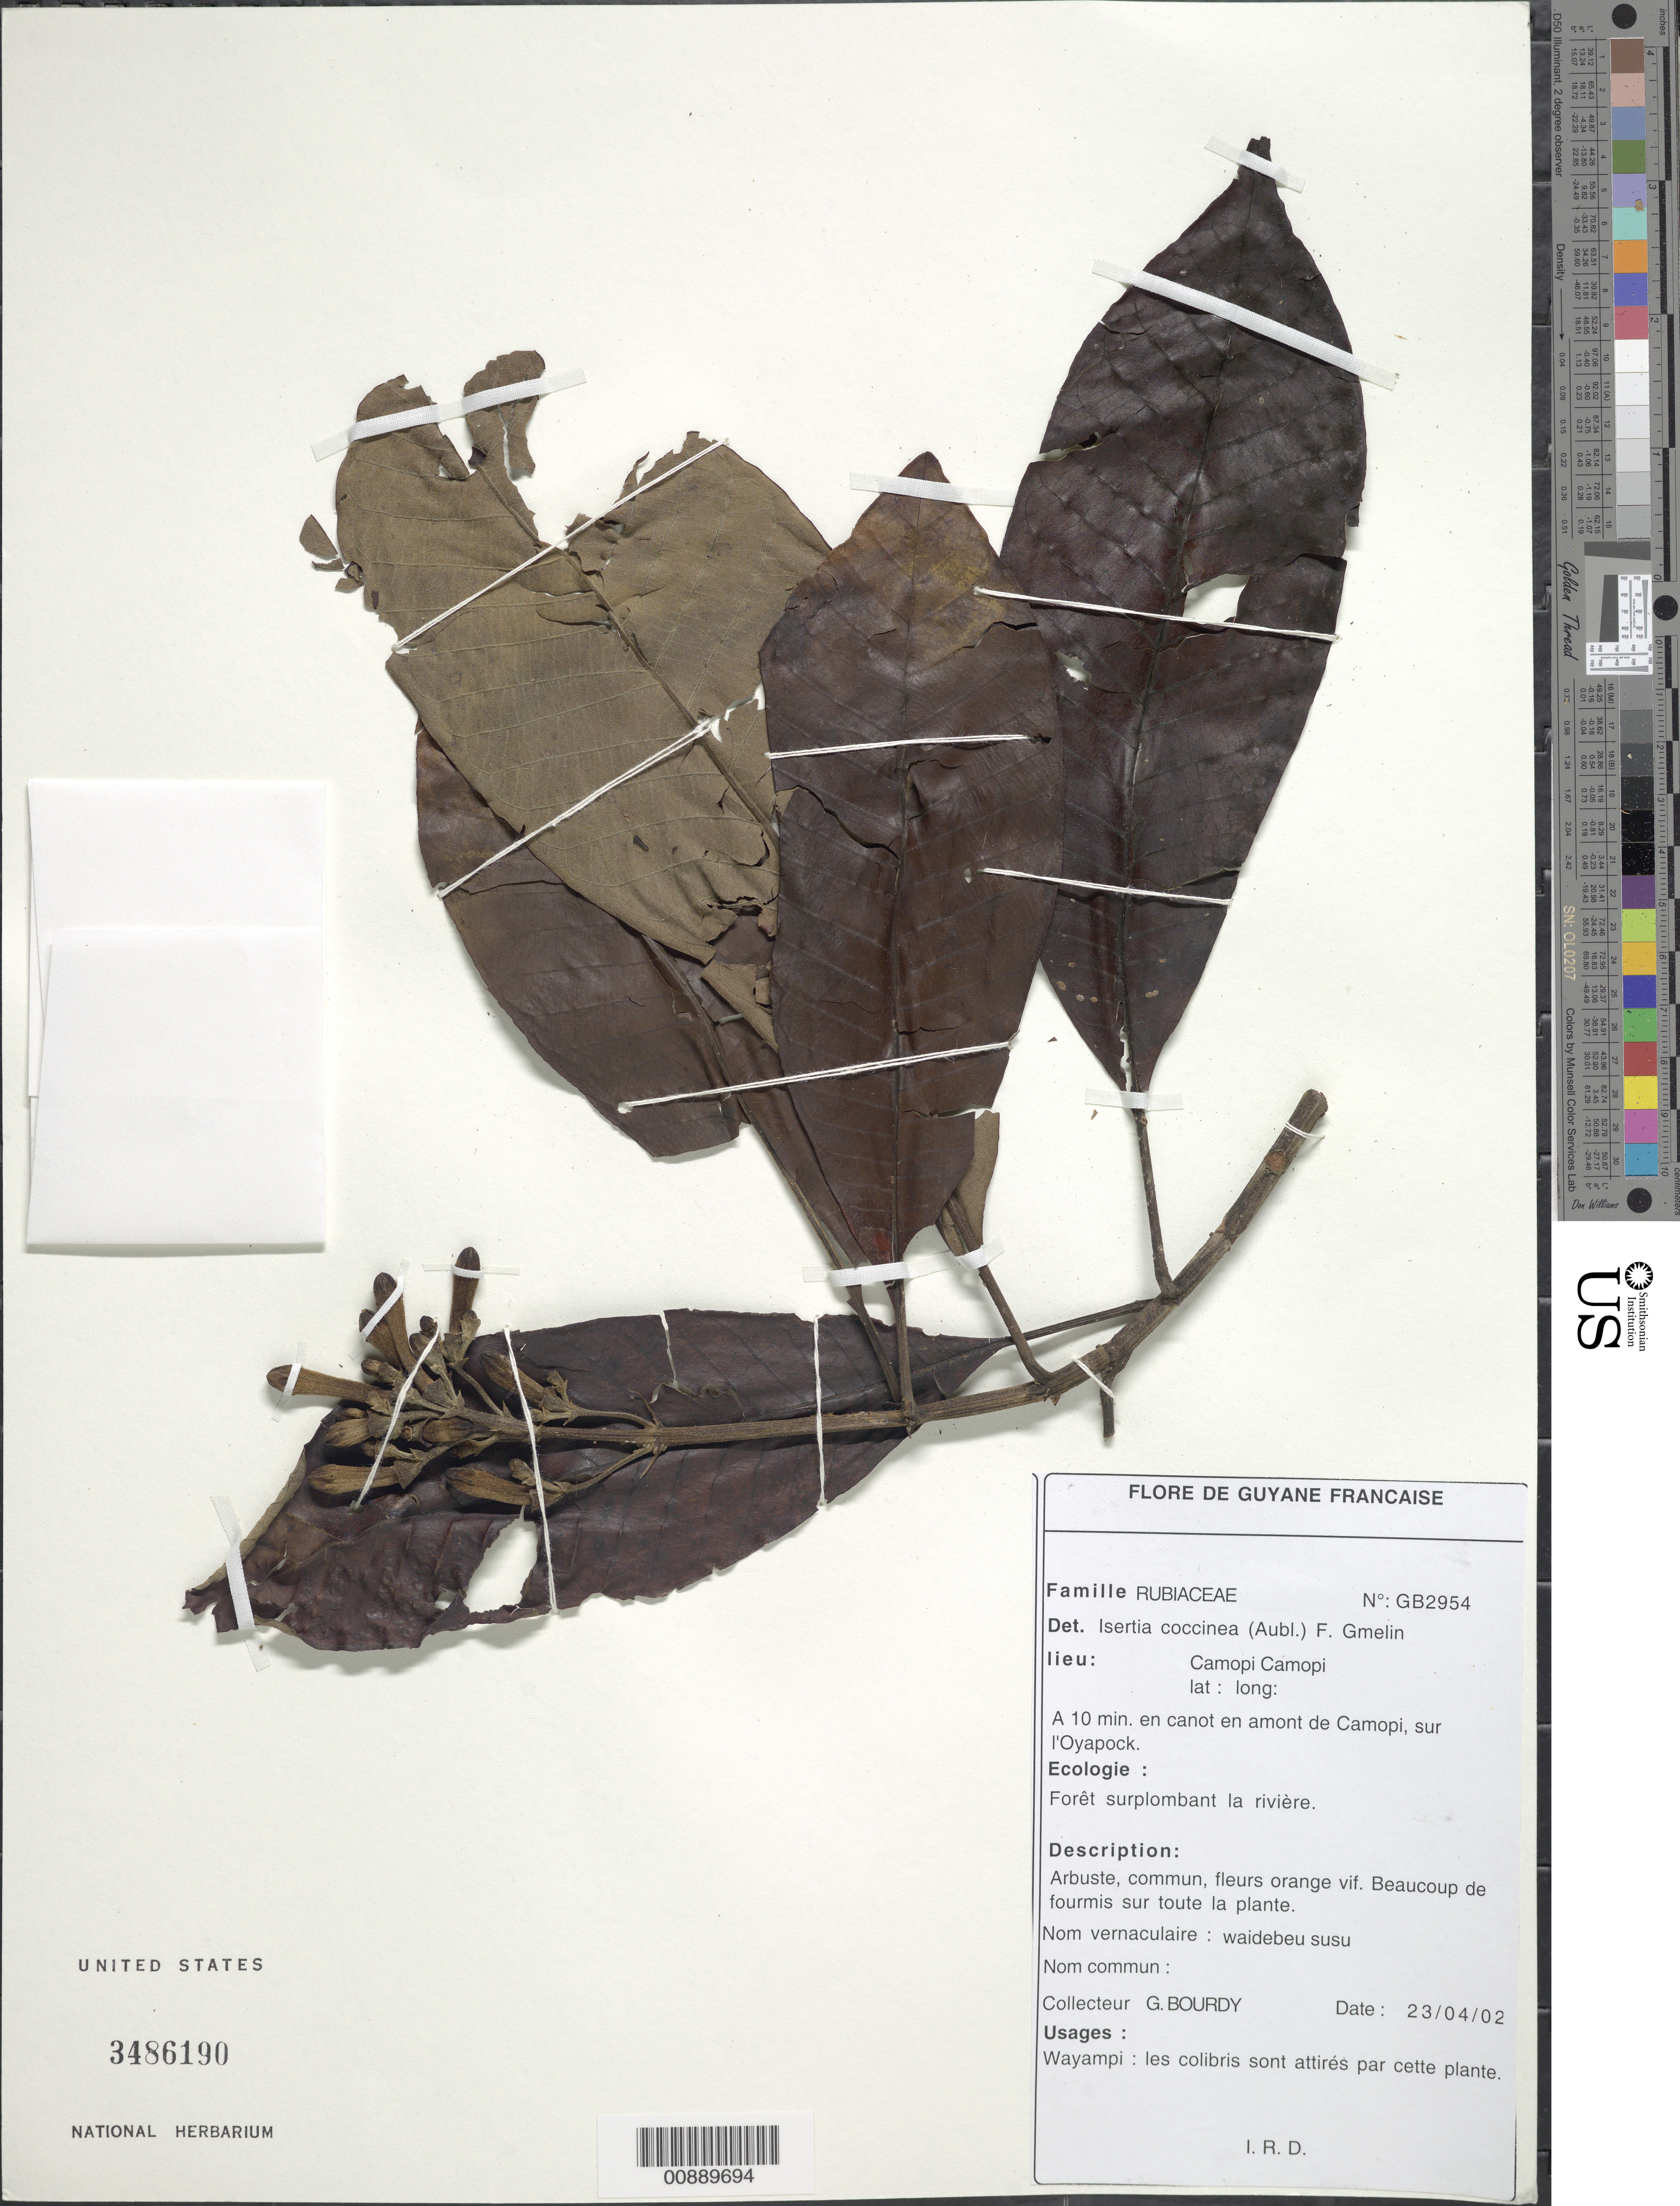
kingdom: Plantae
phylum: Tracheophyta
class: Magnoliopsida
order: Gentianales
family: Rubiaceae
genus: Isertia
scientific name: Isertia coccinea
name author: (Aubl.) Vahl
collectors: G. Bourdy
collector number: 2954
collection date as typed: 23-Apr-02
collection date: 2002-04-23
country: French Guiana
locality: Camopi Camopi, 10 min. (by boat) upstream of Camopi, sur l'Oyapock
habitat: Forêt surplombant la rivière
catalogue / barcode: US 3486190